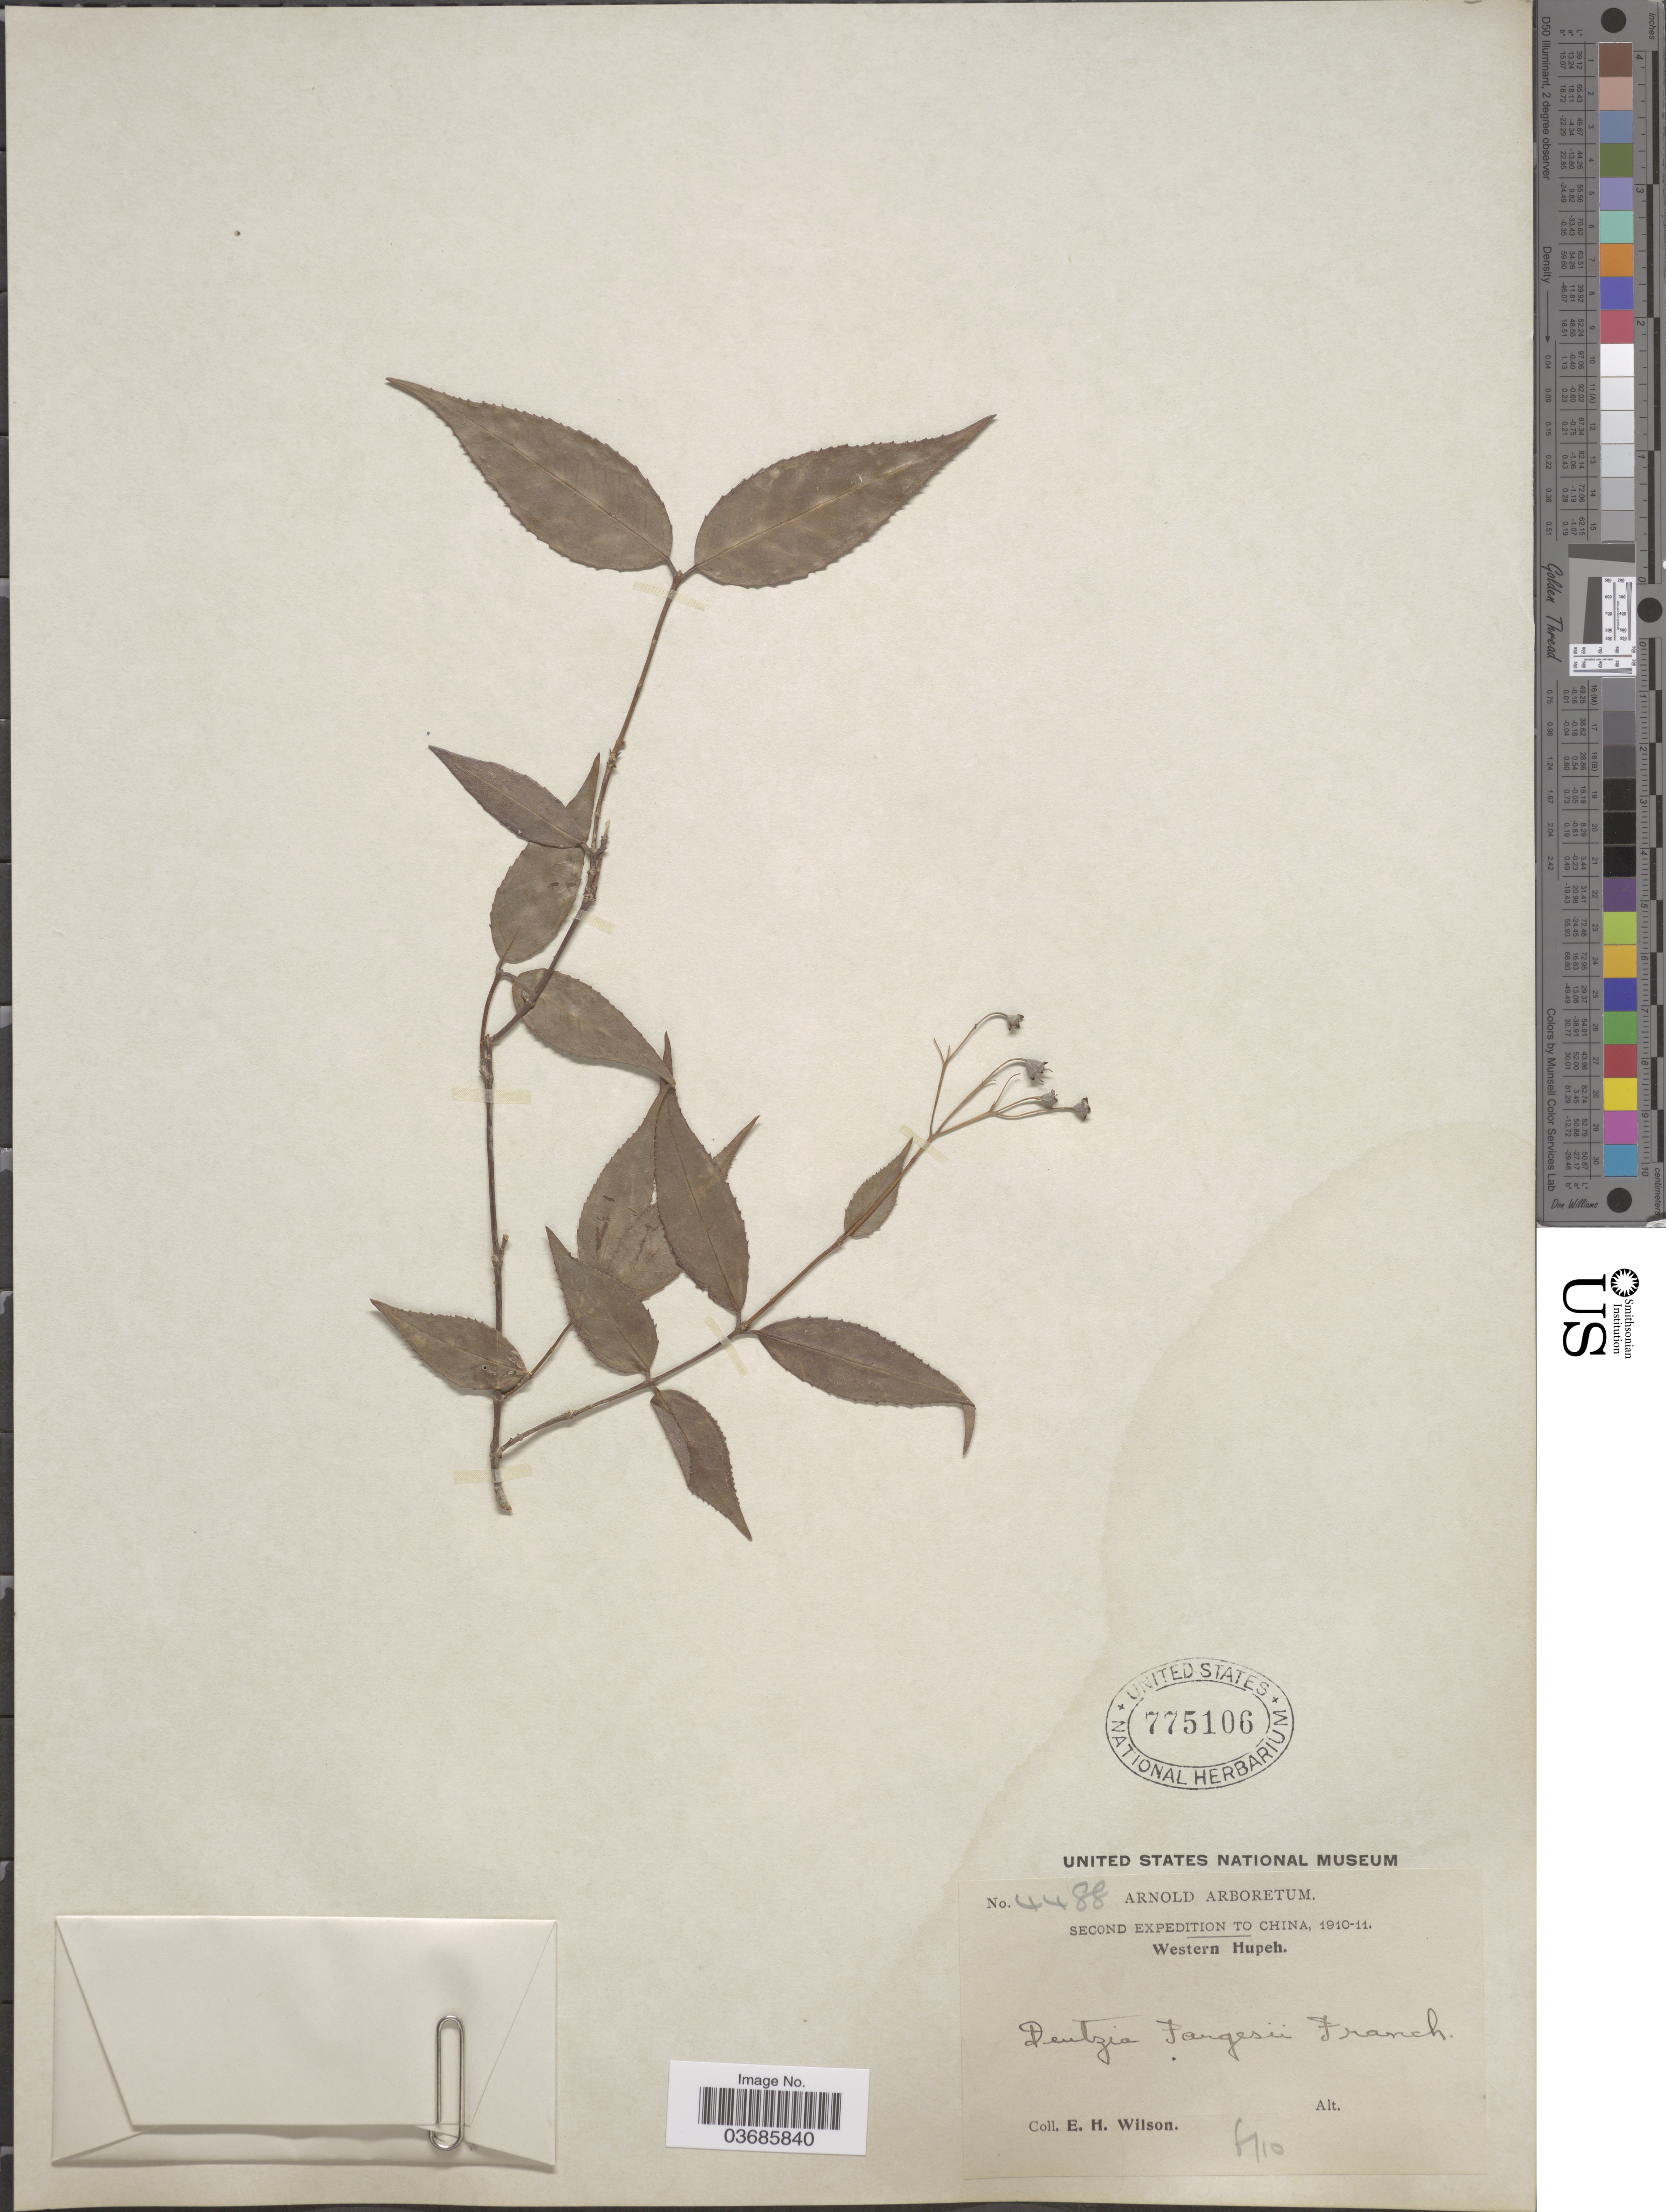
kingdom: Plantae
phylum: Tracheophyta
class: Magnoliopsida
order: Cornales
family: Hydrangeaceae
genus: Deutzia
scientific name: Deutzia fargesii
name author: Franch.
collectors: E. Wilson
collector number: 4488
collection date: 1910-06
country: China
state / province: Hubei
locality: Second Expedition to China, 1910-11. Western Hupeh.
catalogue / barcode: US 775106